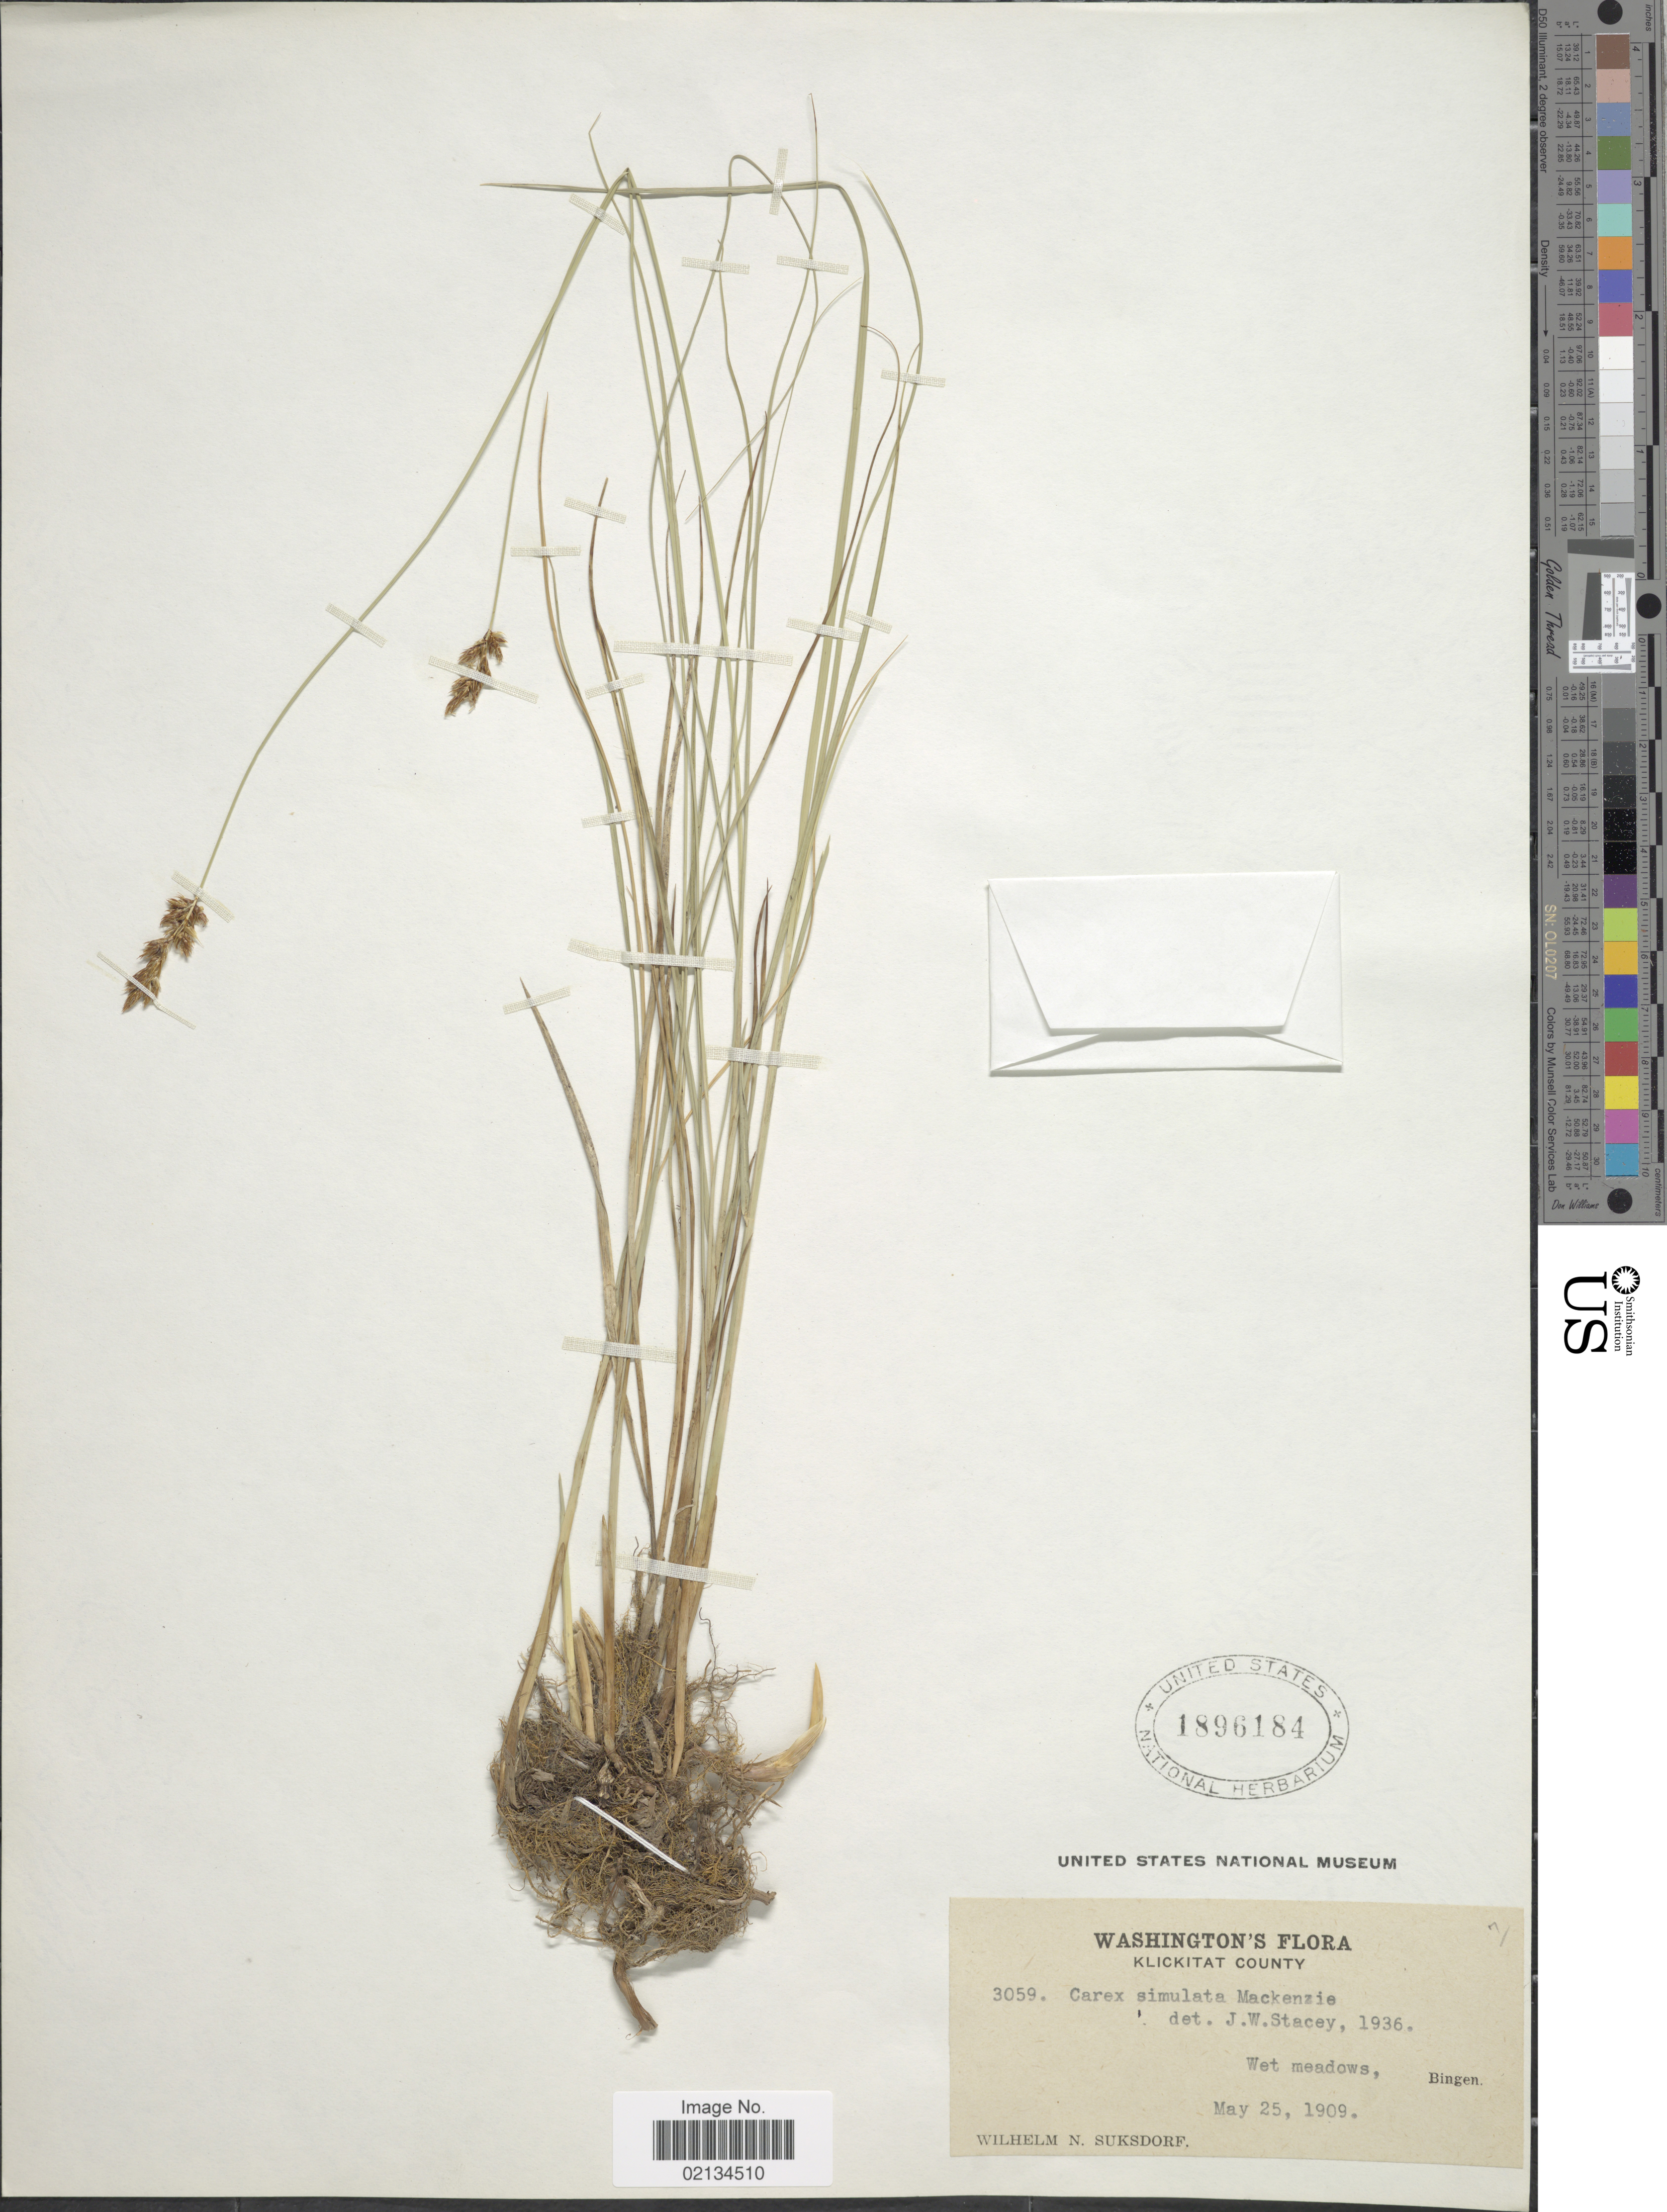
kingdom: Plantae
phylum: Tracheophyta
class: Liliopsida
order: Poales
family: Cyperaceae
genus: Carex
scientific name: Carex simulata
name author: Mack.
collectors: W. N. Suksdorf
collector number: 3059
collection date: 1909-05-25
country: United States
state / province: Washington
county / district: Klickitat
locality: Klickitat County, wet meadows, Bingen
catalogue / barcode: US 1896184